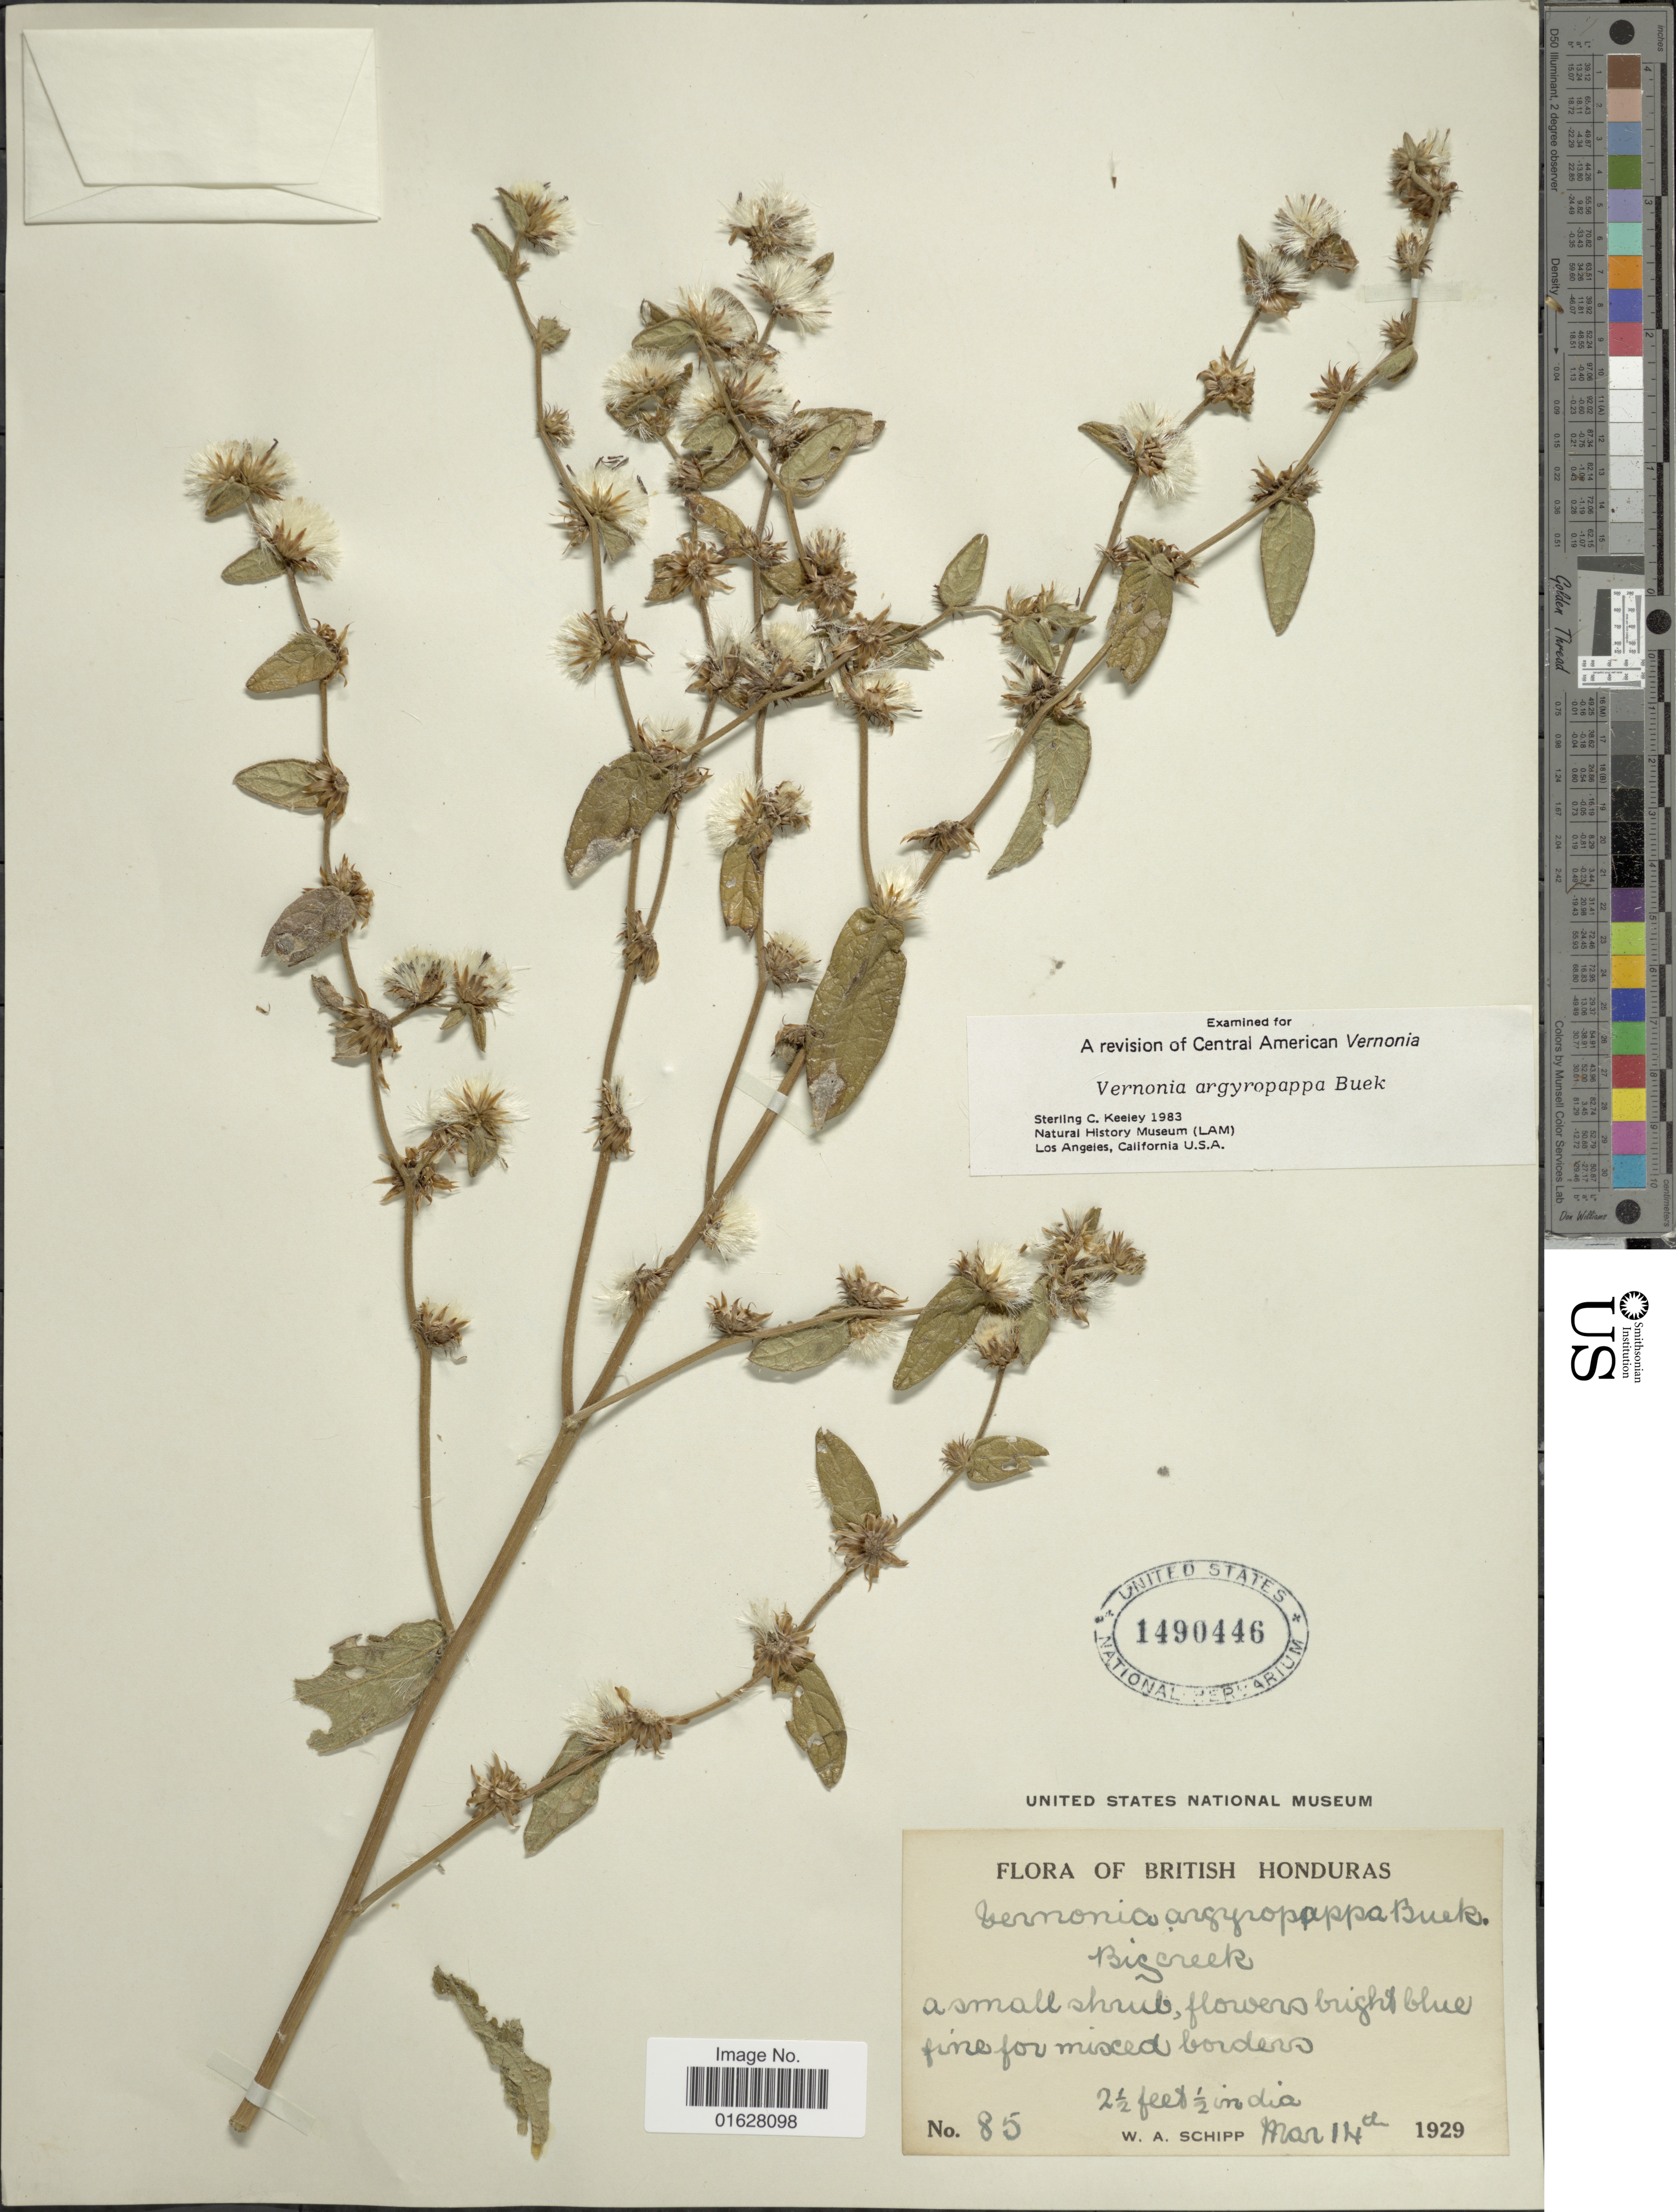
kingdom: Plantae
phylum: Tracheophyta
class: Magnoliopsida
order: Asterales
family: Asteraceae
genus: Lepidaploa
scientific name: Lepidaploa salzmannii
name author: (DC.) H. Rob.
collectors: W. Schipp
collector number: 85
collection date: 1929-03-14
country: Belize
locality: Birtish Honduras. Big creek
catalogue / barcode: US 1490446